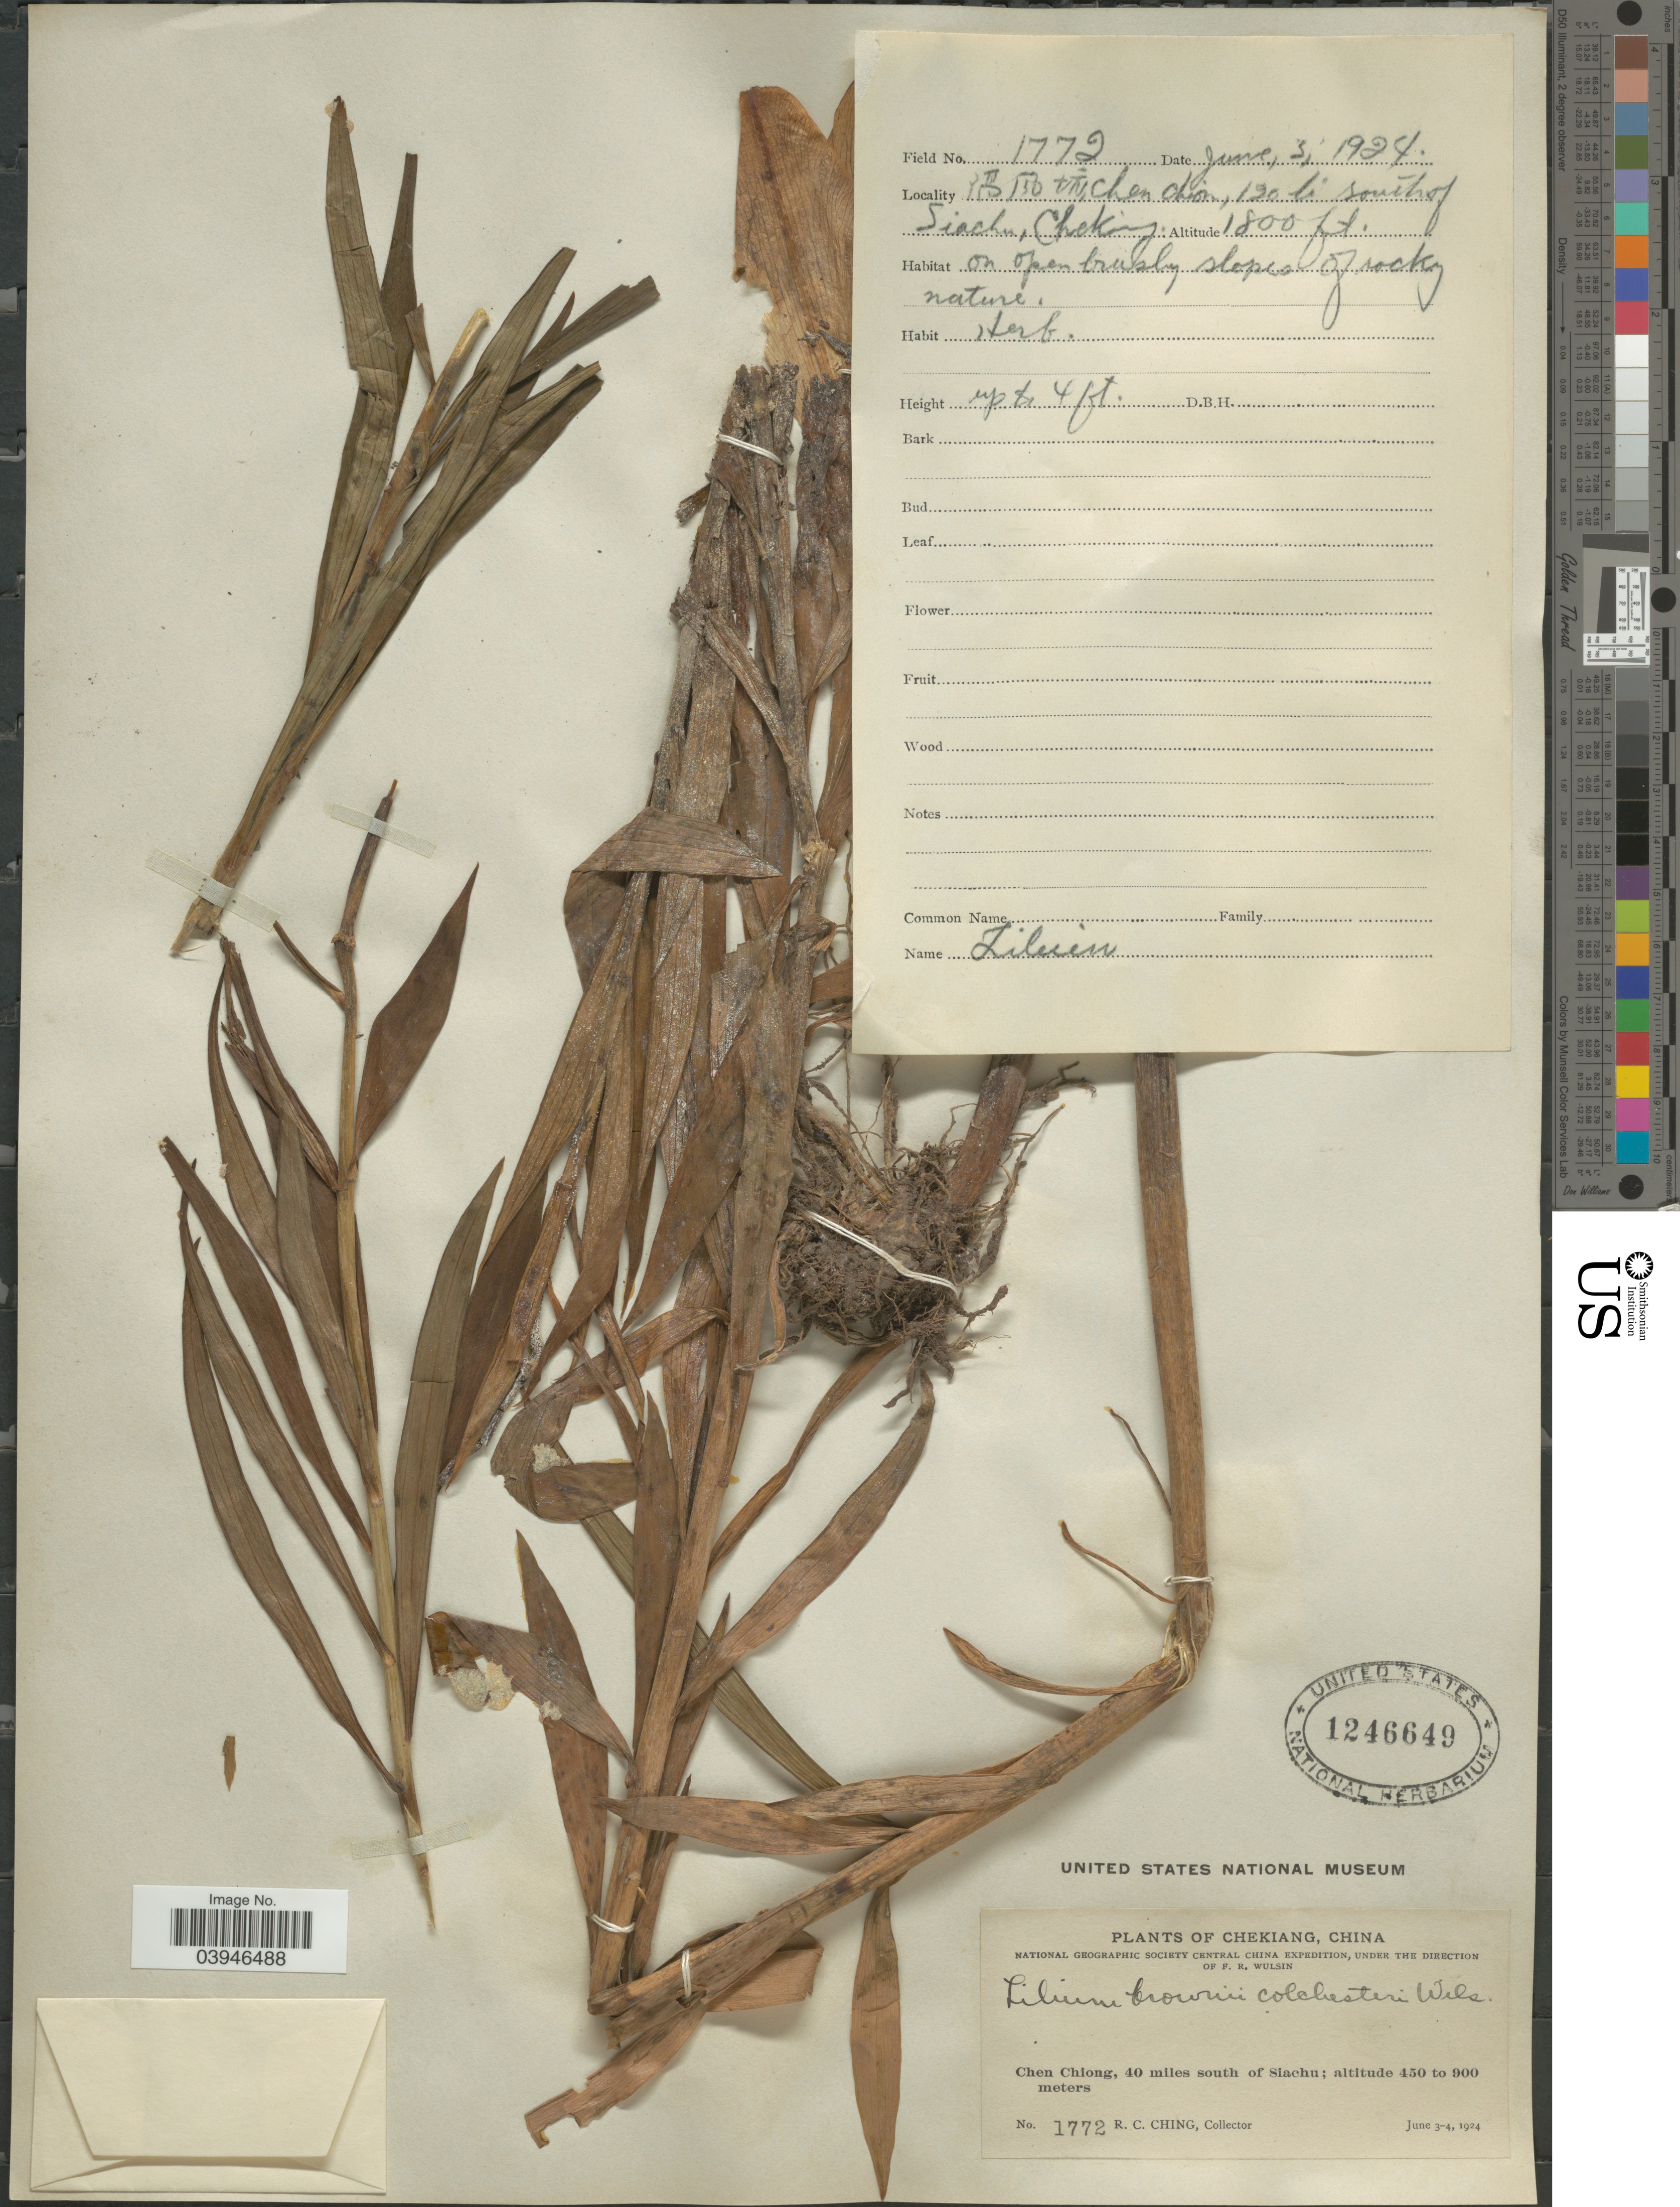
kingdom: Plantae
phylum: Tracheophyta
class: Liliopsida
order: Liliales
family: Liliaceae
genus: Lilium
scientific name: Lilium brownii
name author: F.E. Br. ex Miellez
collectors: R. C. Ching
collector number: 1772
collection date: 1924-06-03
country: China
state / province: Zhejiang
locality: Chekiang. Chen Chiong, 40 miles south of Siachu. On open brushy slopes of rocky nature.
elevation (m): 549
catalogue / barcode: US 1246649